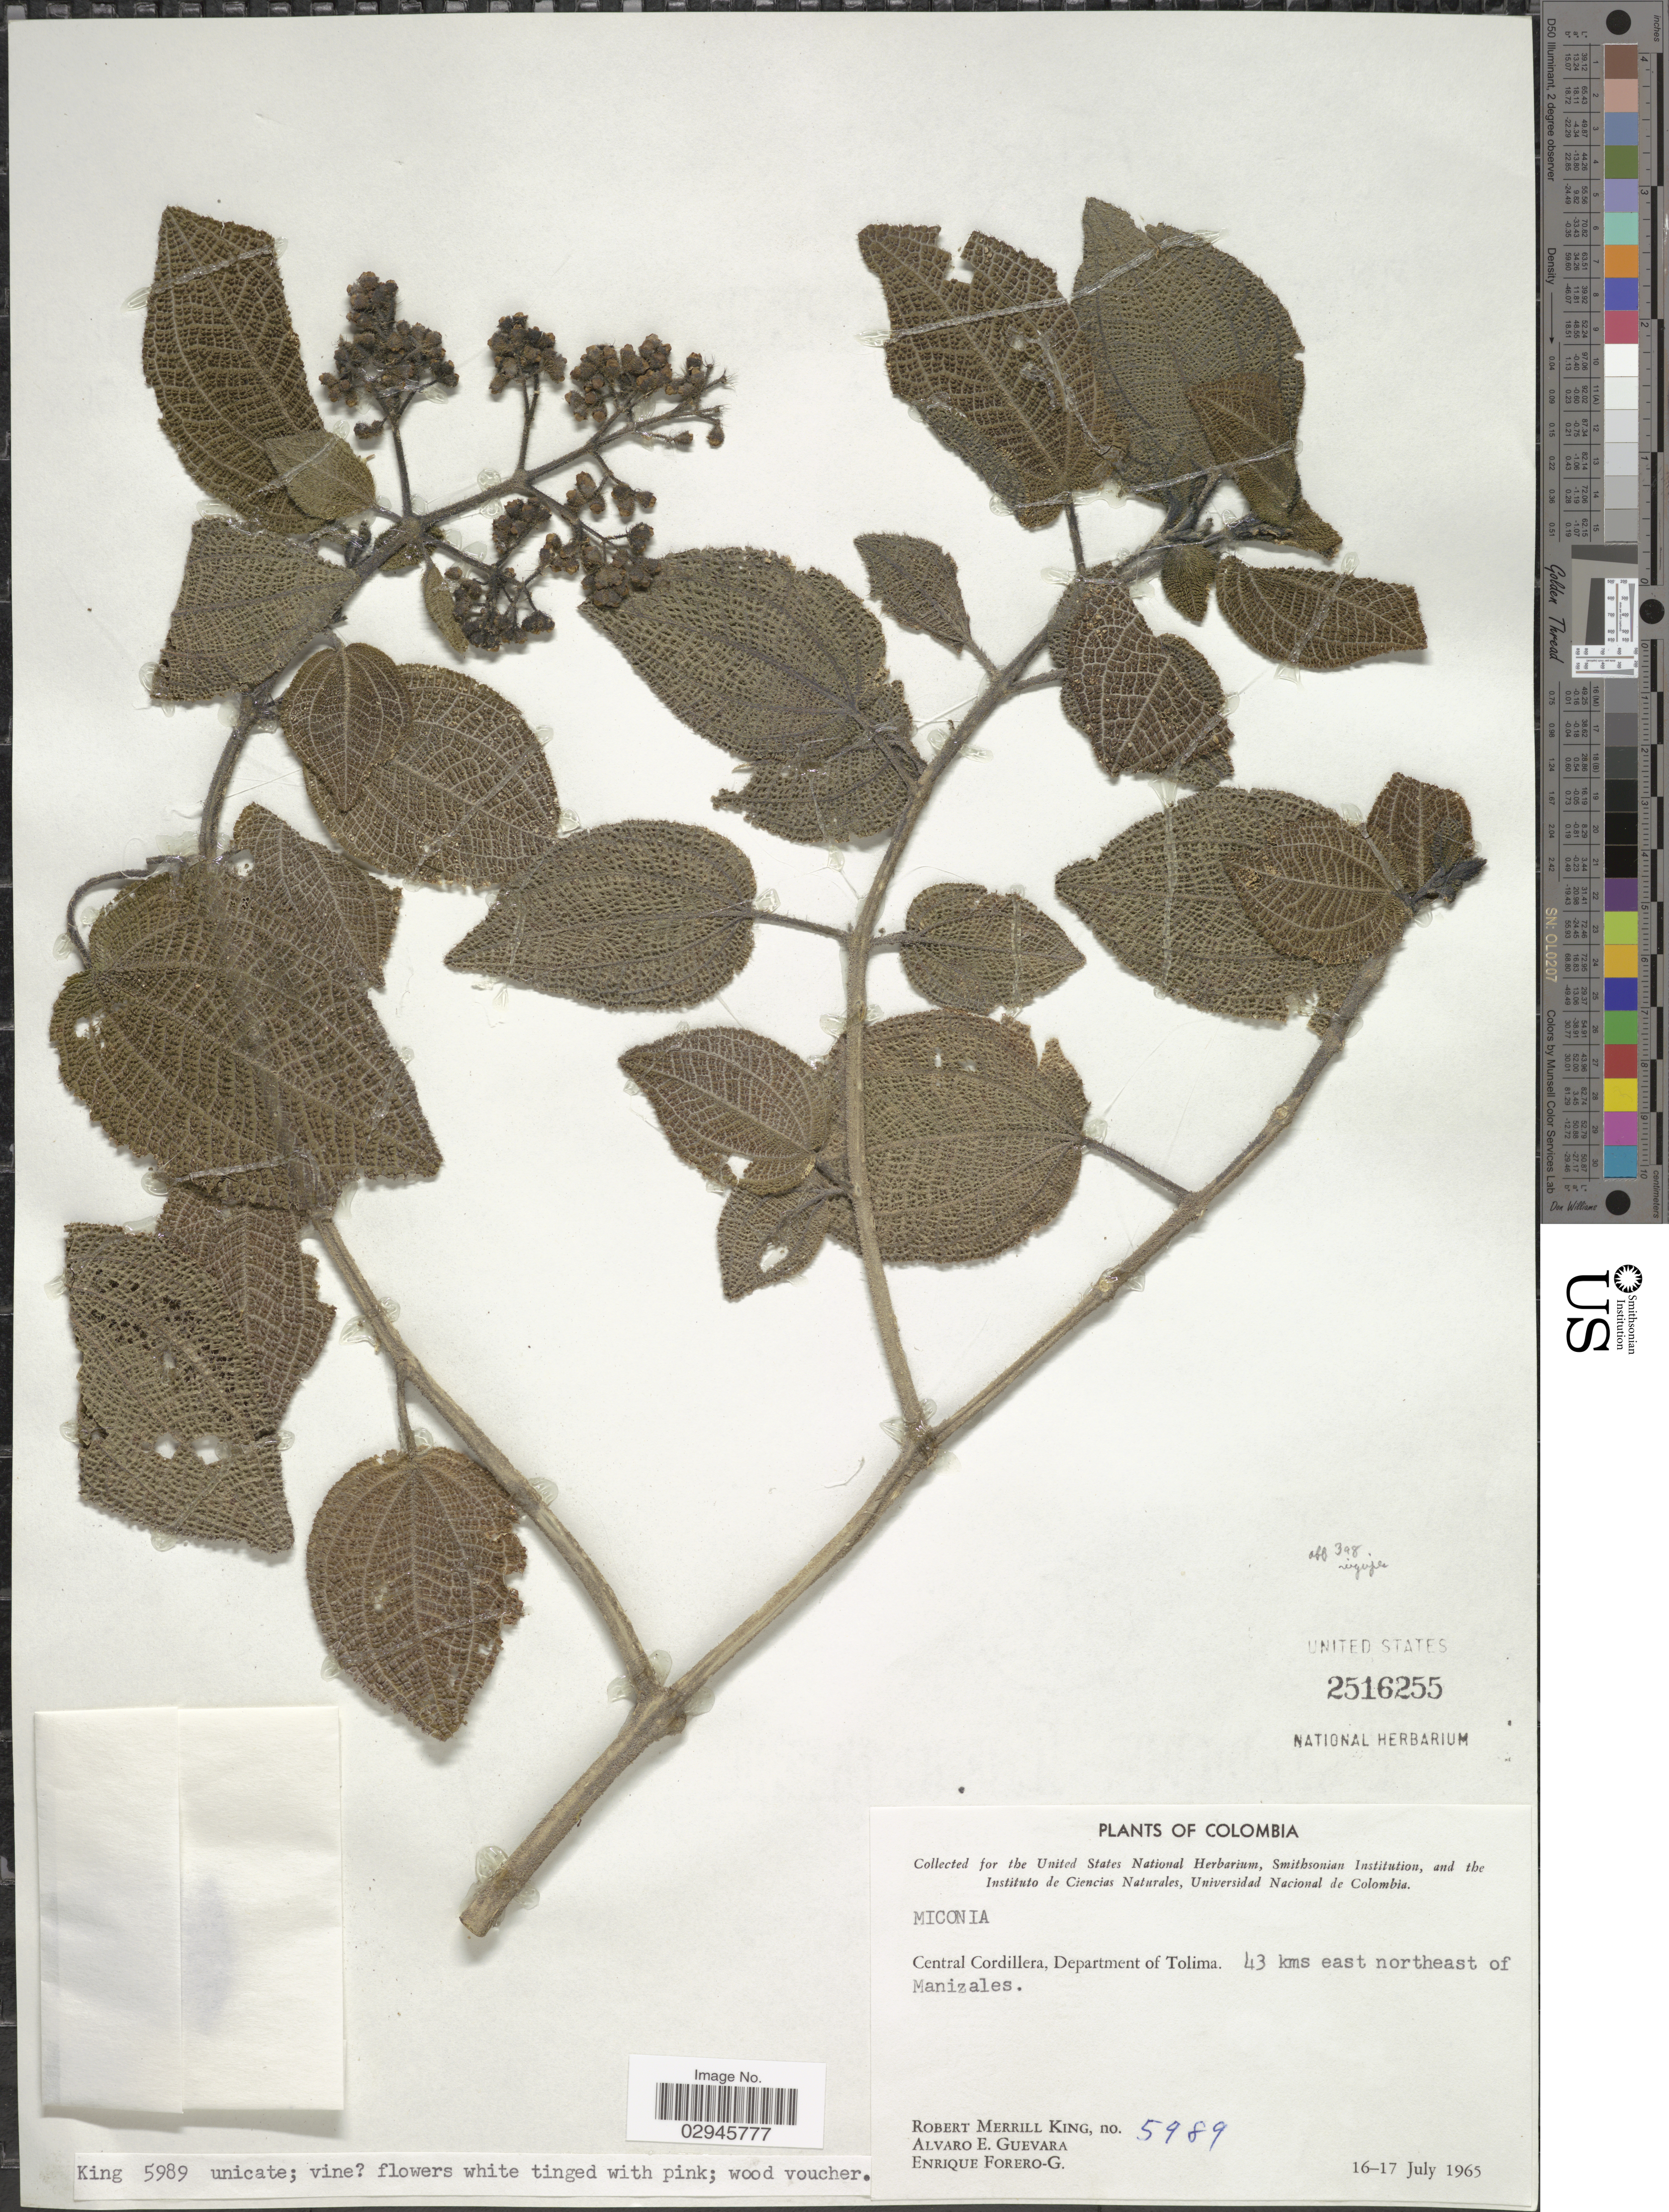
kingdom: Plantae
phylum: Tracheophyta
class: Magnoliopsida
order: Myrtales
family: Melastomataceae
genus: Miconia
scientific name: Miconia sp.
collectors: R. M. King, A. E. Guevara & E. Forero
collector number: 5989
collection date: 1965-07-16/1965-07-17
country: Colombia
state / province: Tolima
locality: Central Cordillera, Department of Tolima. 43 kms east northeast of Manizales.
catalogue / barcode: US 2516255